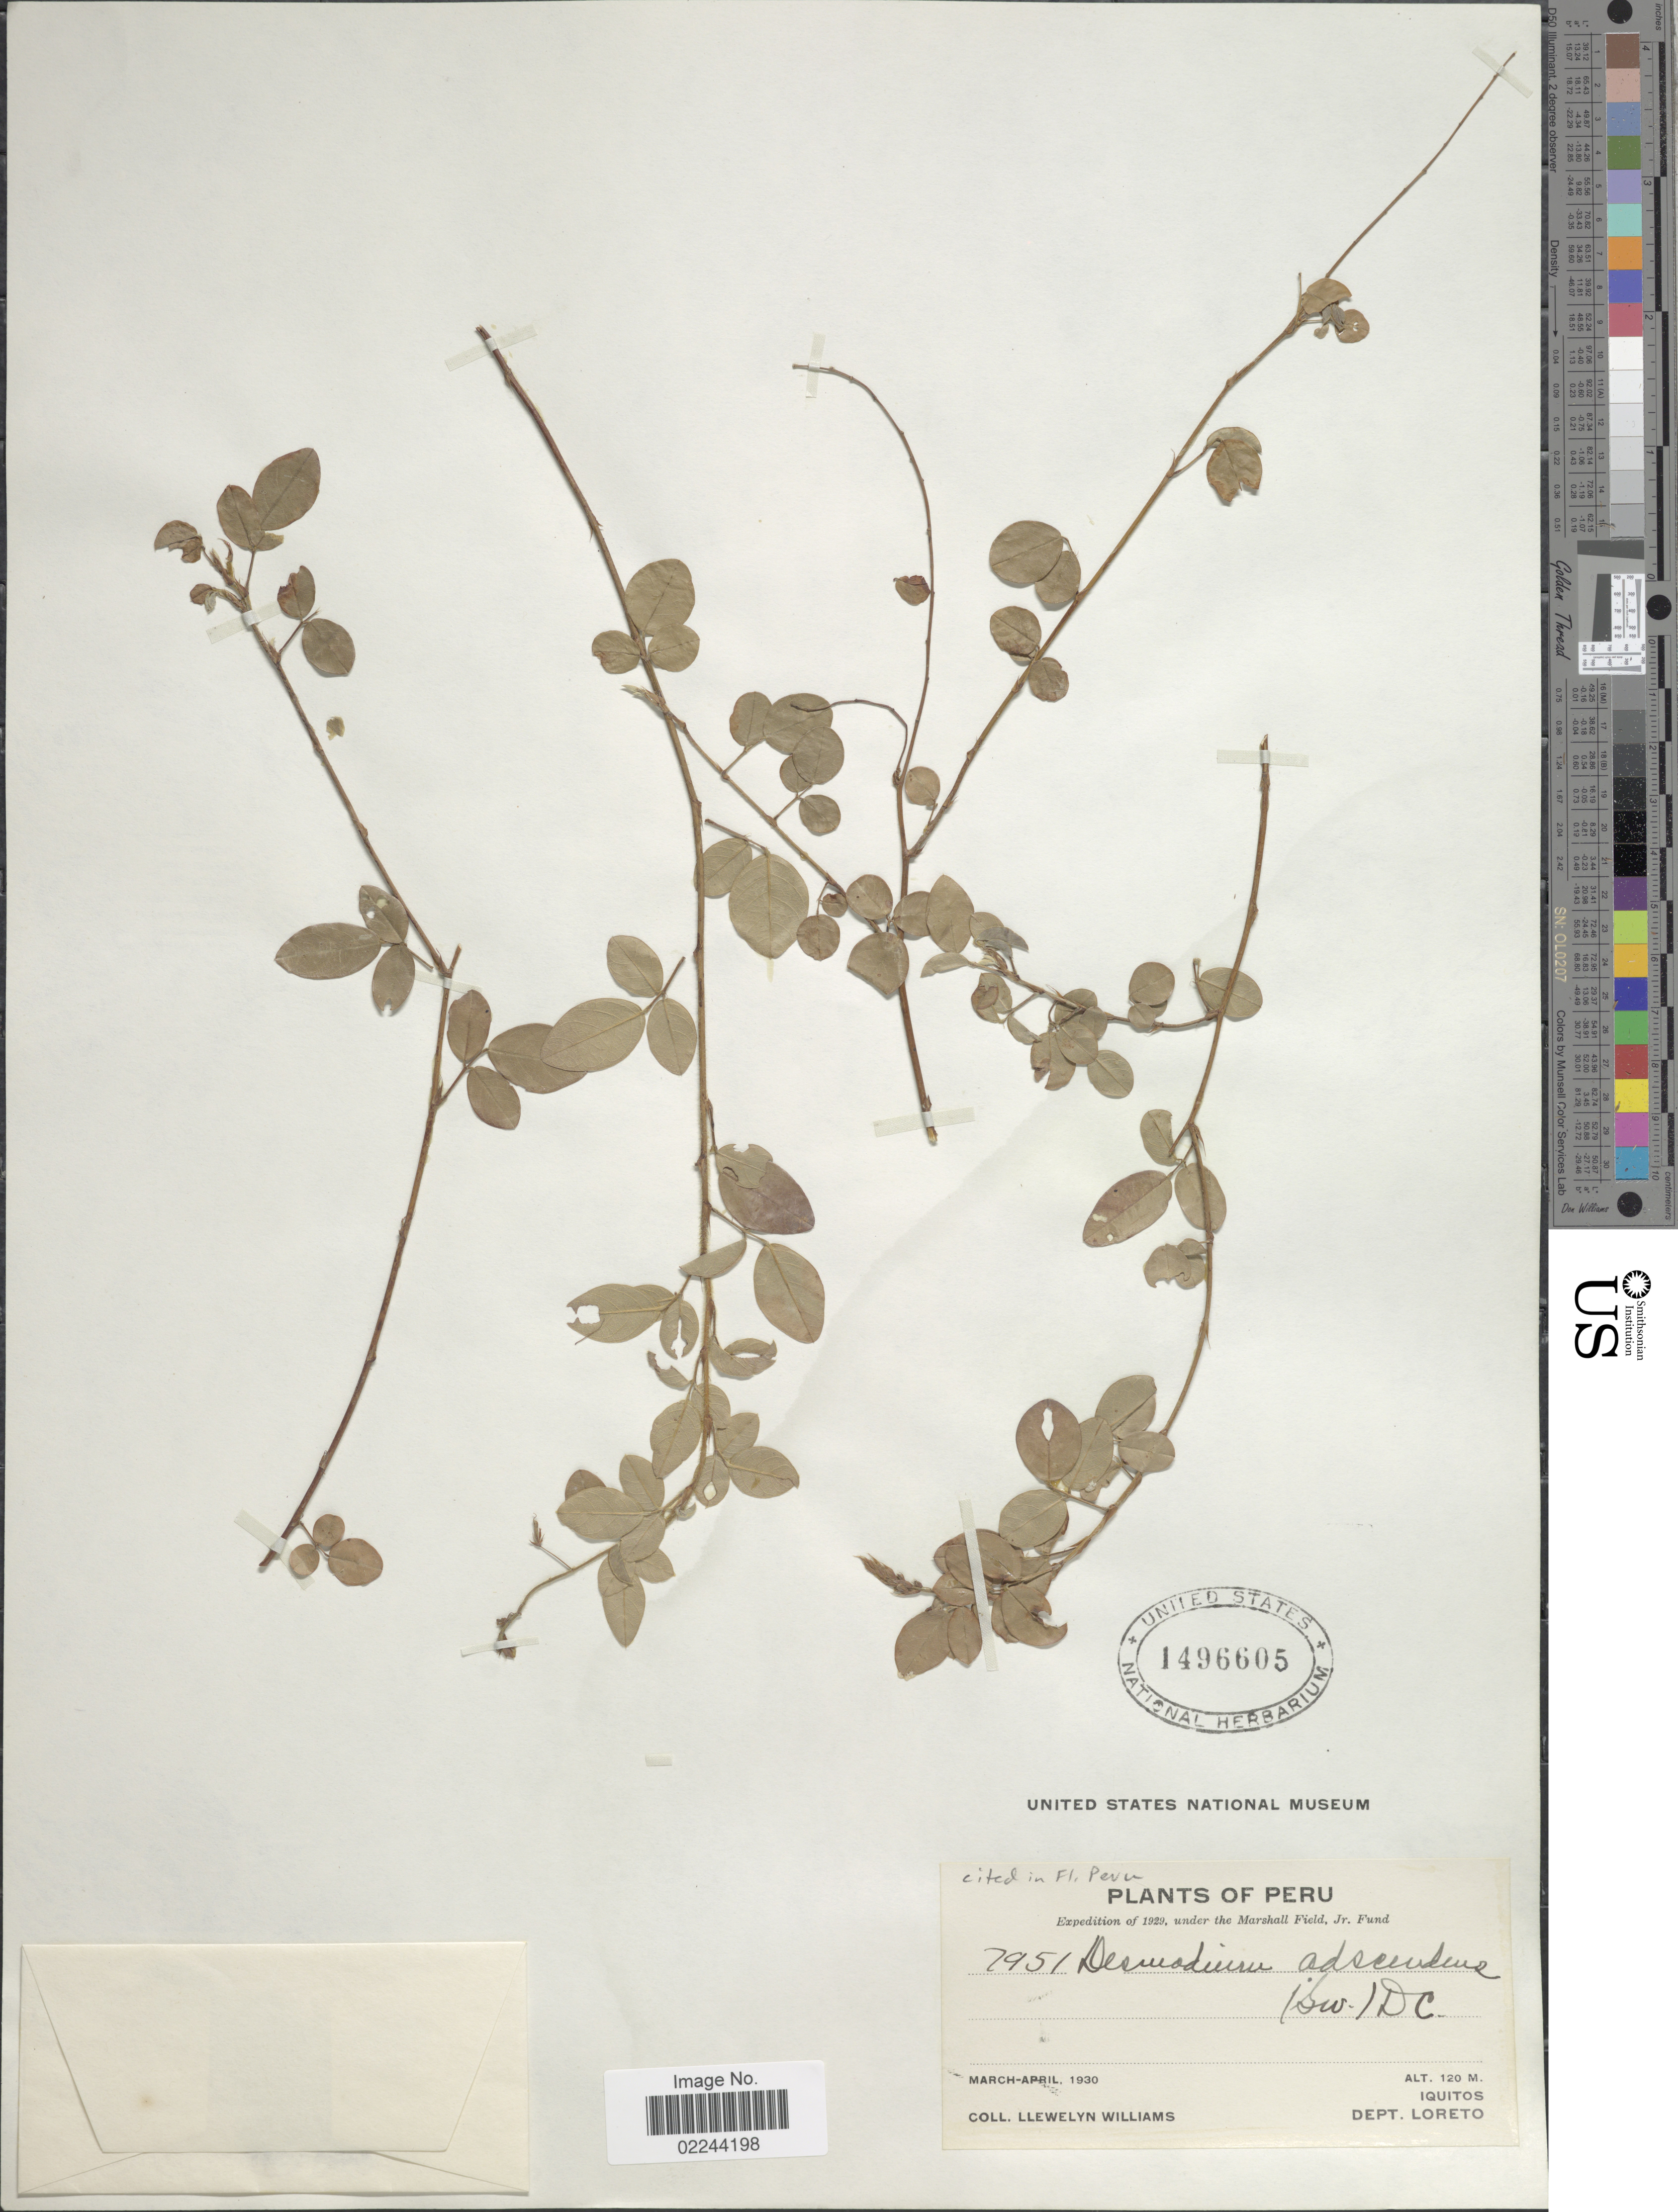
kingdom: Plantae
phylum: Tracheophyta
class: Magnoliopsida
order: Fabales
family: Fabaceae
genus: Grona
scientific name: Grona adscendens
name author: (Sw.) H. Ohashi & K. Ohashi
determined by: Strong, Mark T., (BOT), Smithsonian Institution - National Museum of Natural History (UNITED STATES)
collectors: Ll. Williams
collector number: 7951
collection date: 1930-03/1930-04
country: Peru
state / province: Loreto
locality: Iquitos, Dept. Loreto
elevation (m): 120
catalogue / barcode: US 1496605